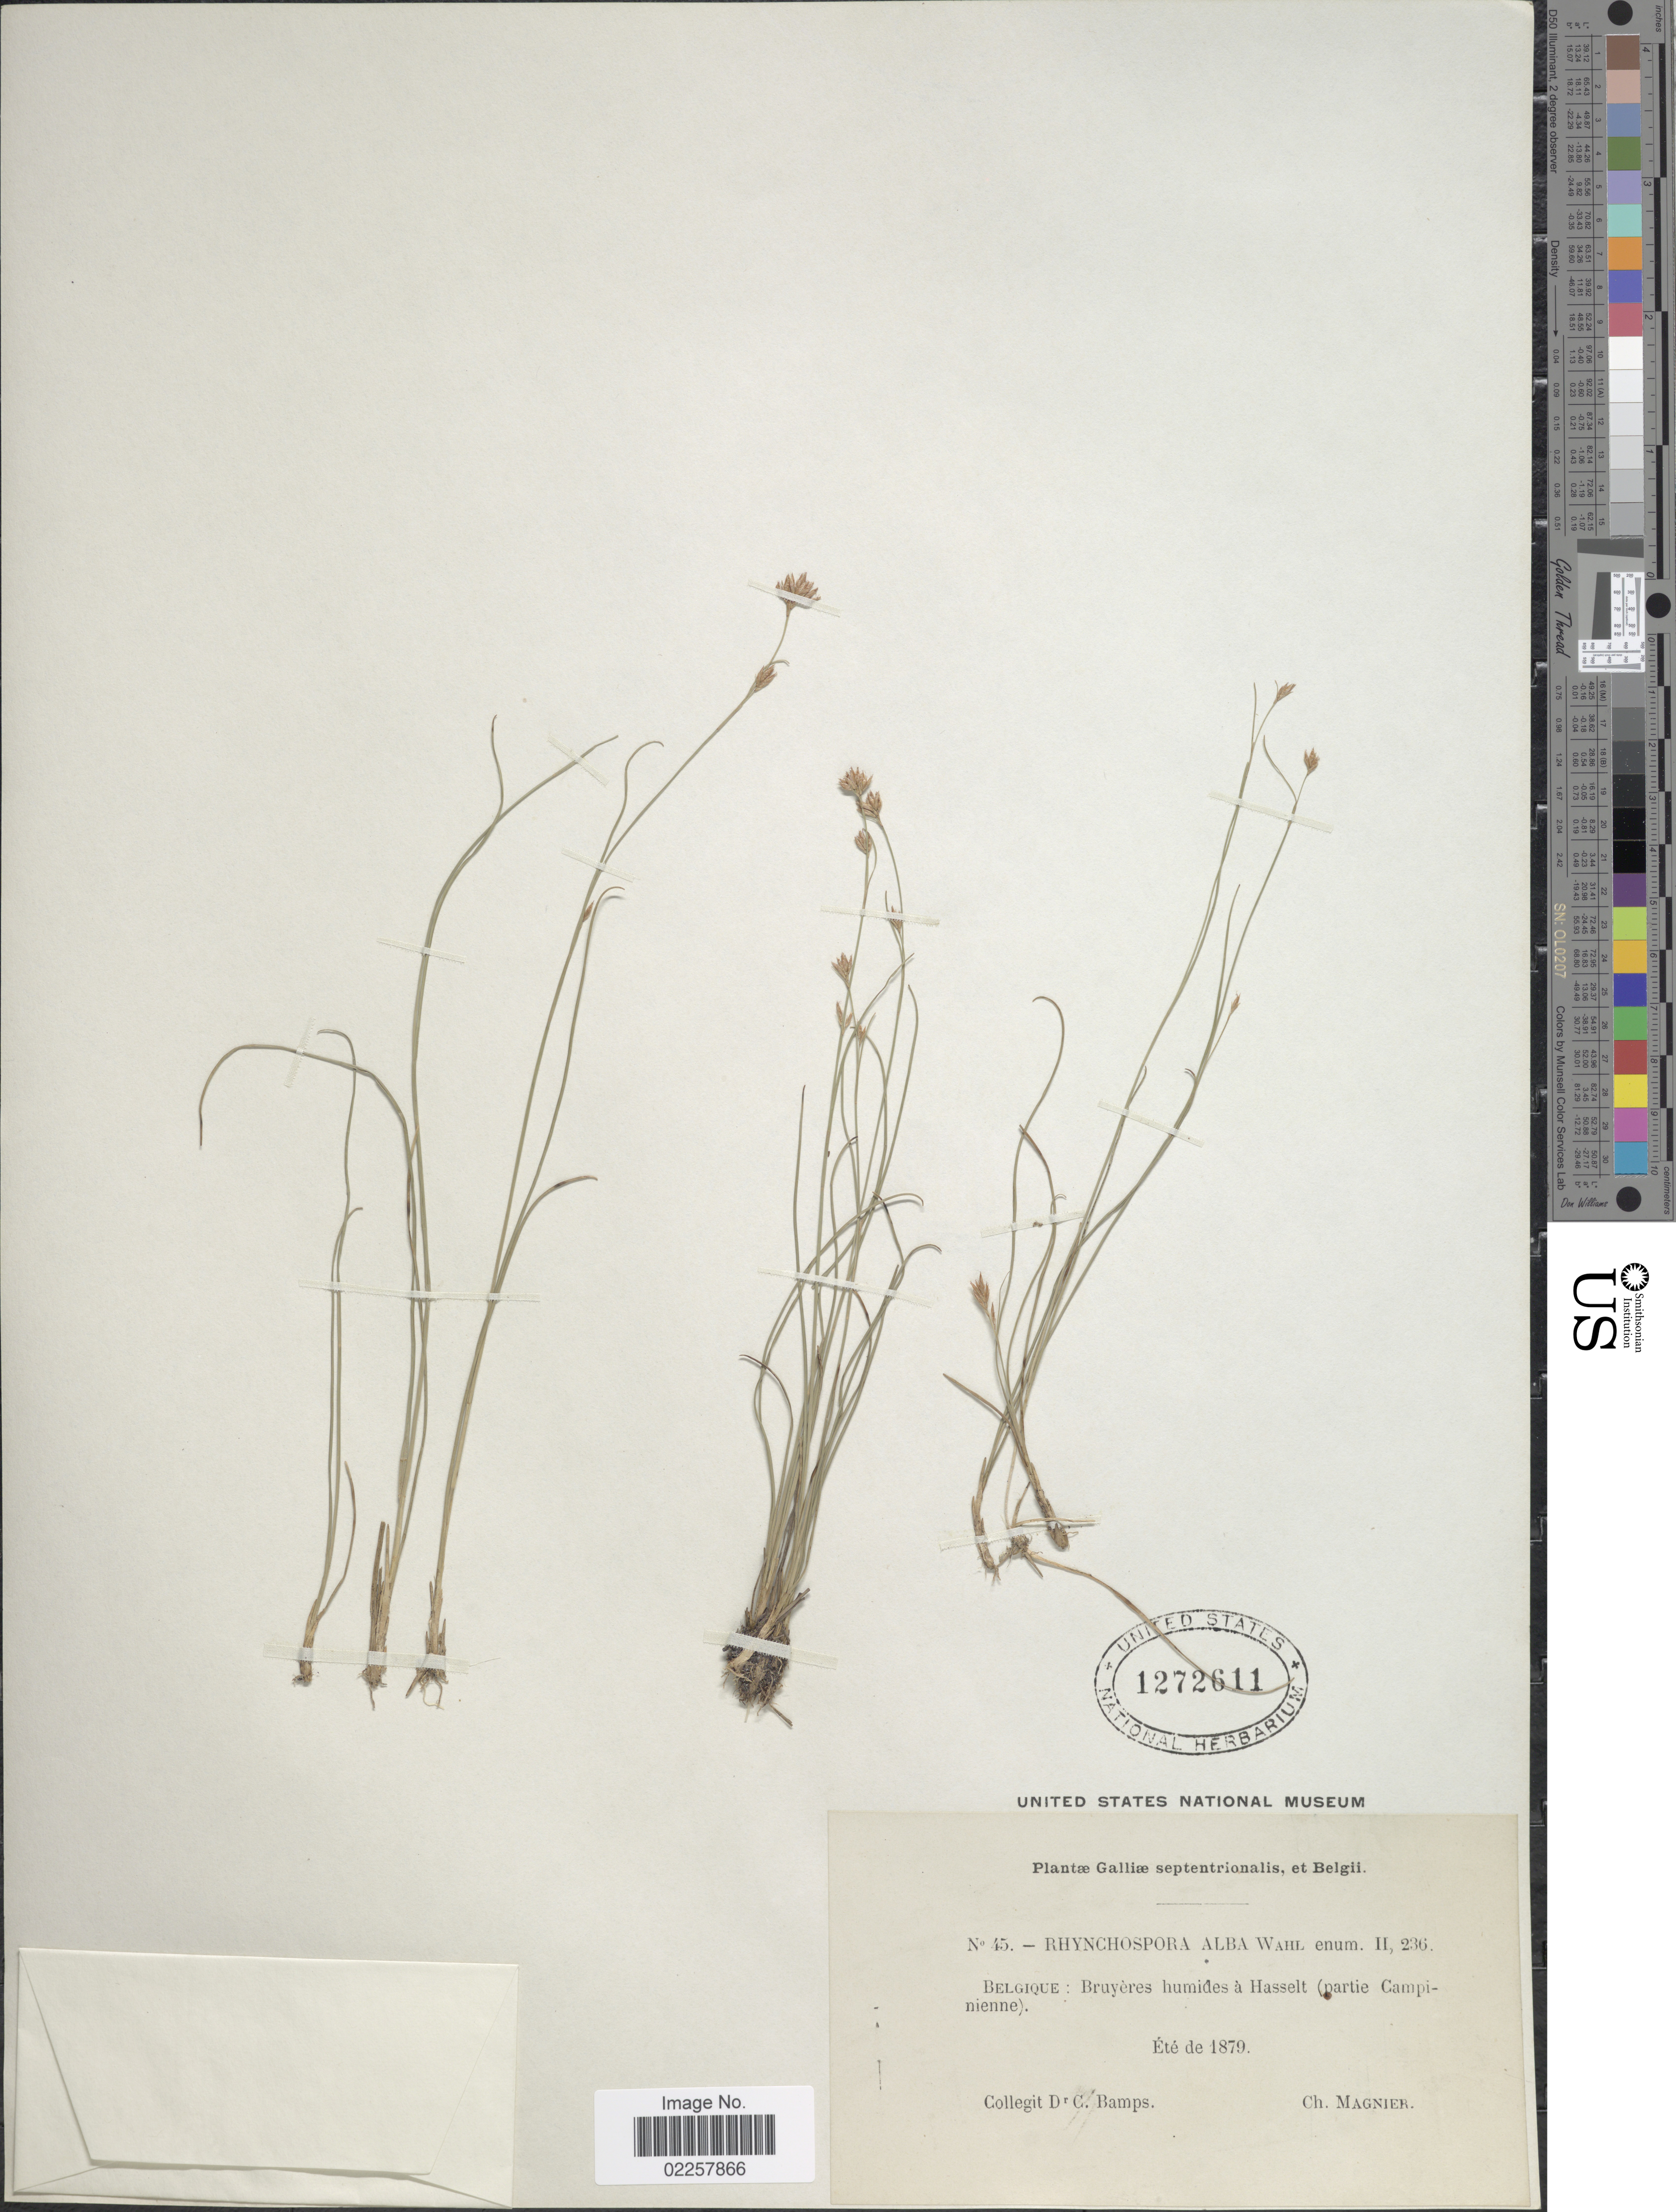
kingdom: Plantae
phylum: Tracheophyta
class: Liliopsida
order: Poales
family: Cyperaceae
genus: Rhynchospora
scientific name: Rhynchospora alba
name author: (L.) Vahl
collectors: C. Magnier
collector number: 45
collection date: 1879-01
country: Belgium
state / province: Flanders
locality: Belgique: Bruyeres humides a Hasselt (partie Campinienne)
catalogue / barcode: US 1272611